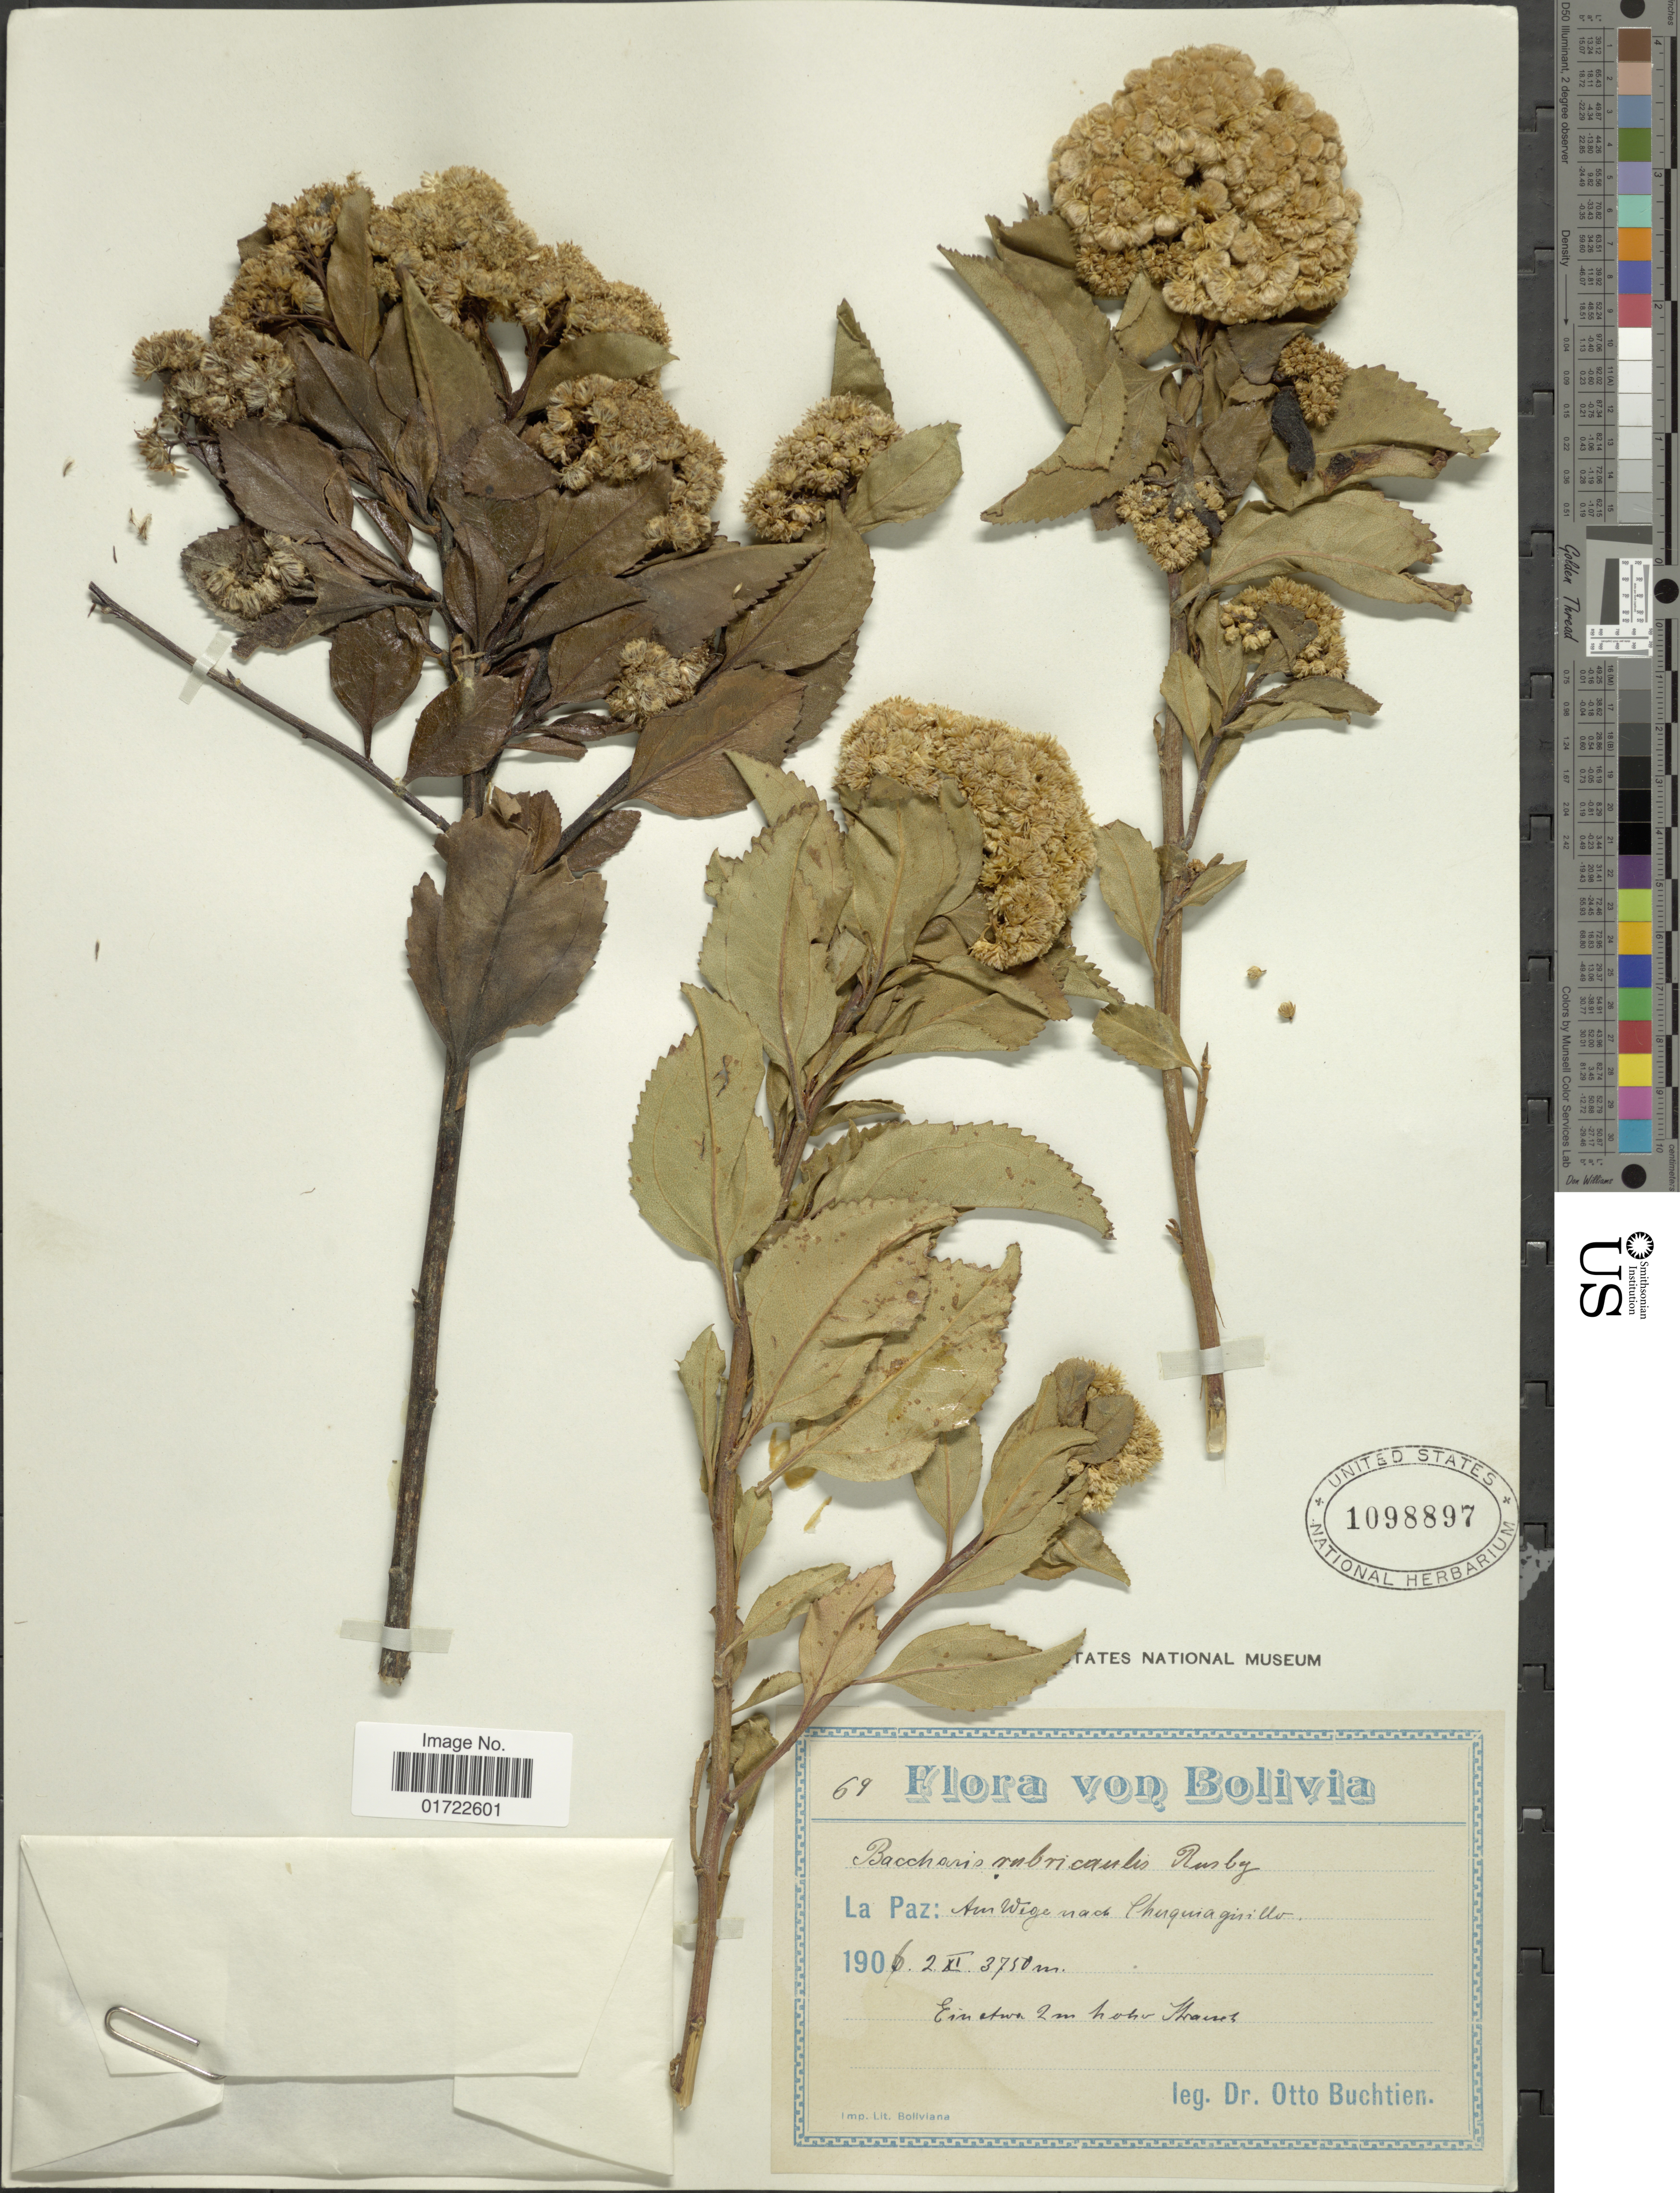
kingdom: Plantae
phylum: Tracheophyta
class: Magnoliopsida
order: Asterales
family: Asteraceae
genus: Baccharis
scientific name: Baccharis latifolia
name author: (Ruiz & Pav.) Pers.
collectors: O. Buchtien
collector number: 69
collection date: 1906-11-02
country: Bolivia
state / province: La Paz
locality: Chuquiaguillo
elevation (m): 3750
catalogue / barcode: US 1098897